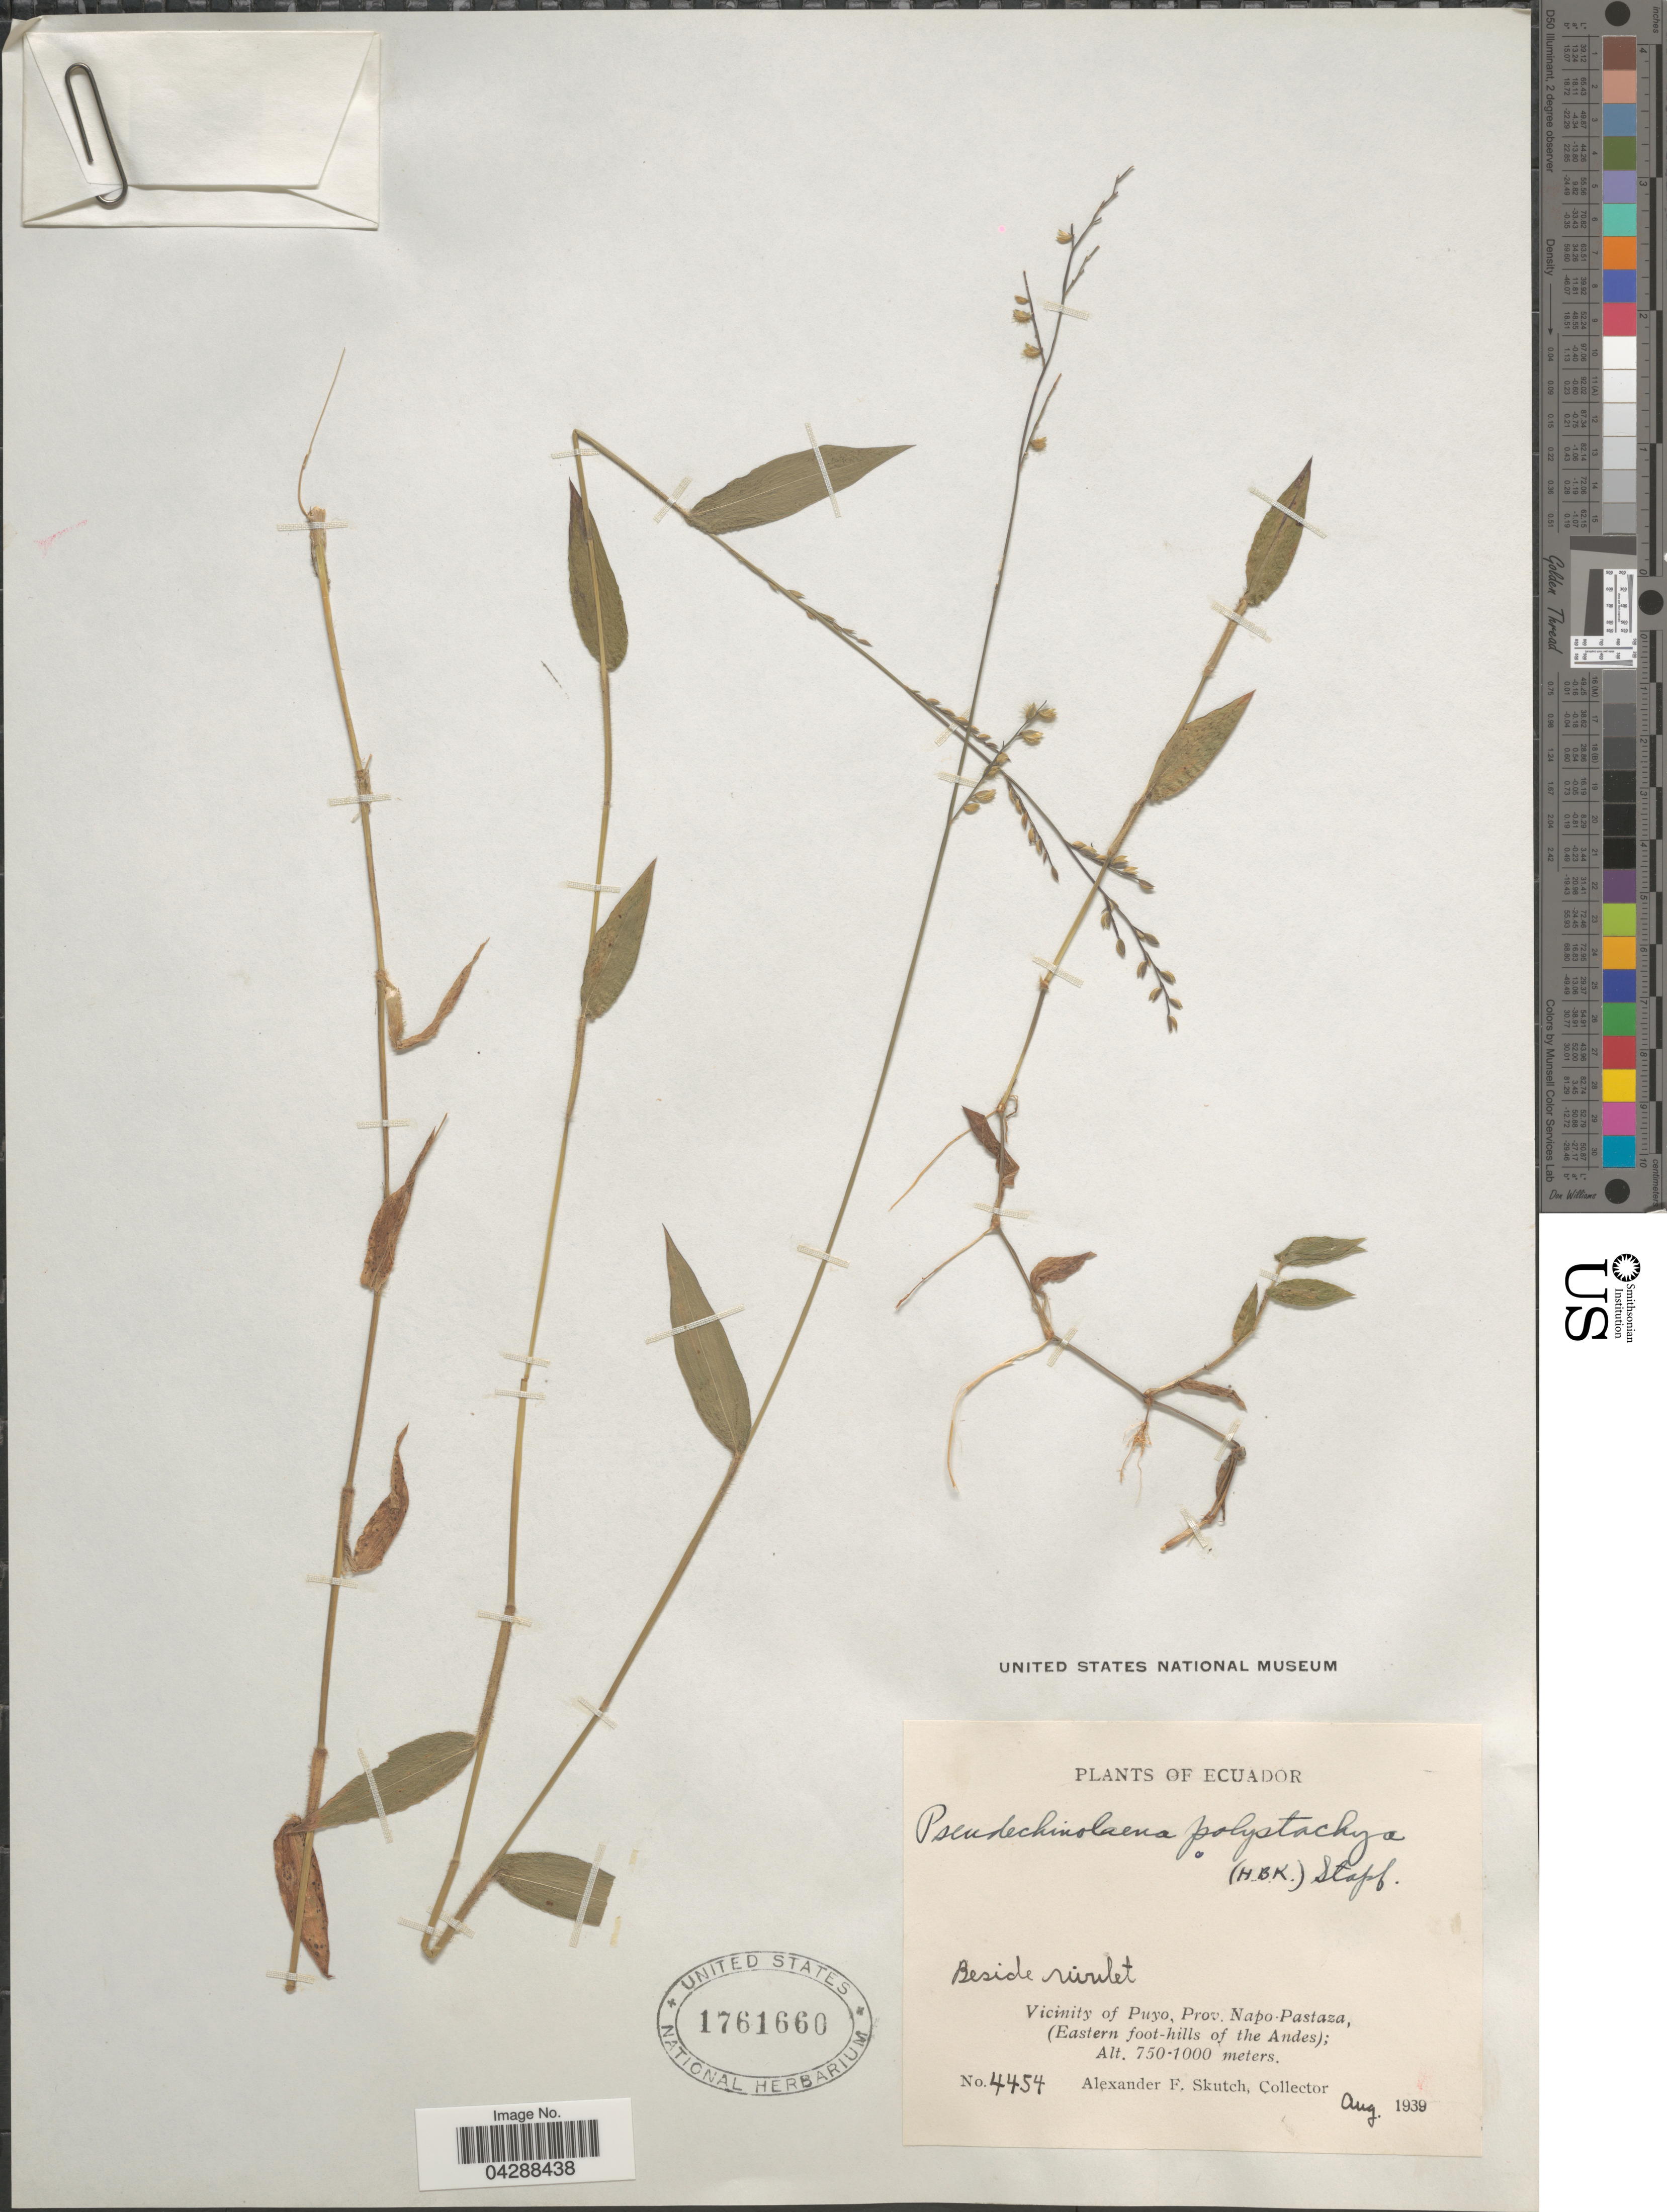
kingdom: Plantae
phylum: Tracheophyta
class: Liliopsida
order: Poales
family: Poaceae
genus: Pseudechinolaena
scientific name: Pseudechinolaena polystachya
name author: (Kunth) Stapf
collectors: A. F. Skutch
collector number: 4454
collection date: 1939-08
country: Ecuador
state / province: Napo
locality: Beside rivulet. Vicinity of Puyo, Prov. Napo Pastaza, (Eastern foot-hills of the Andes).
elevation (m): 750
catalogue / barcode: US 1761660